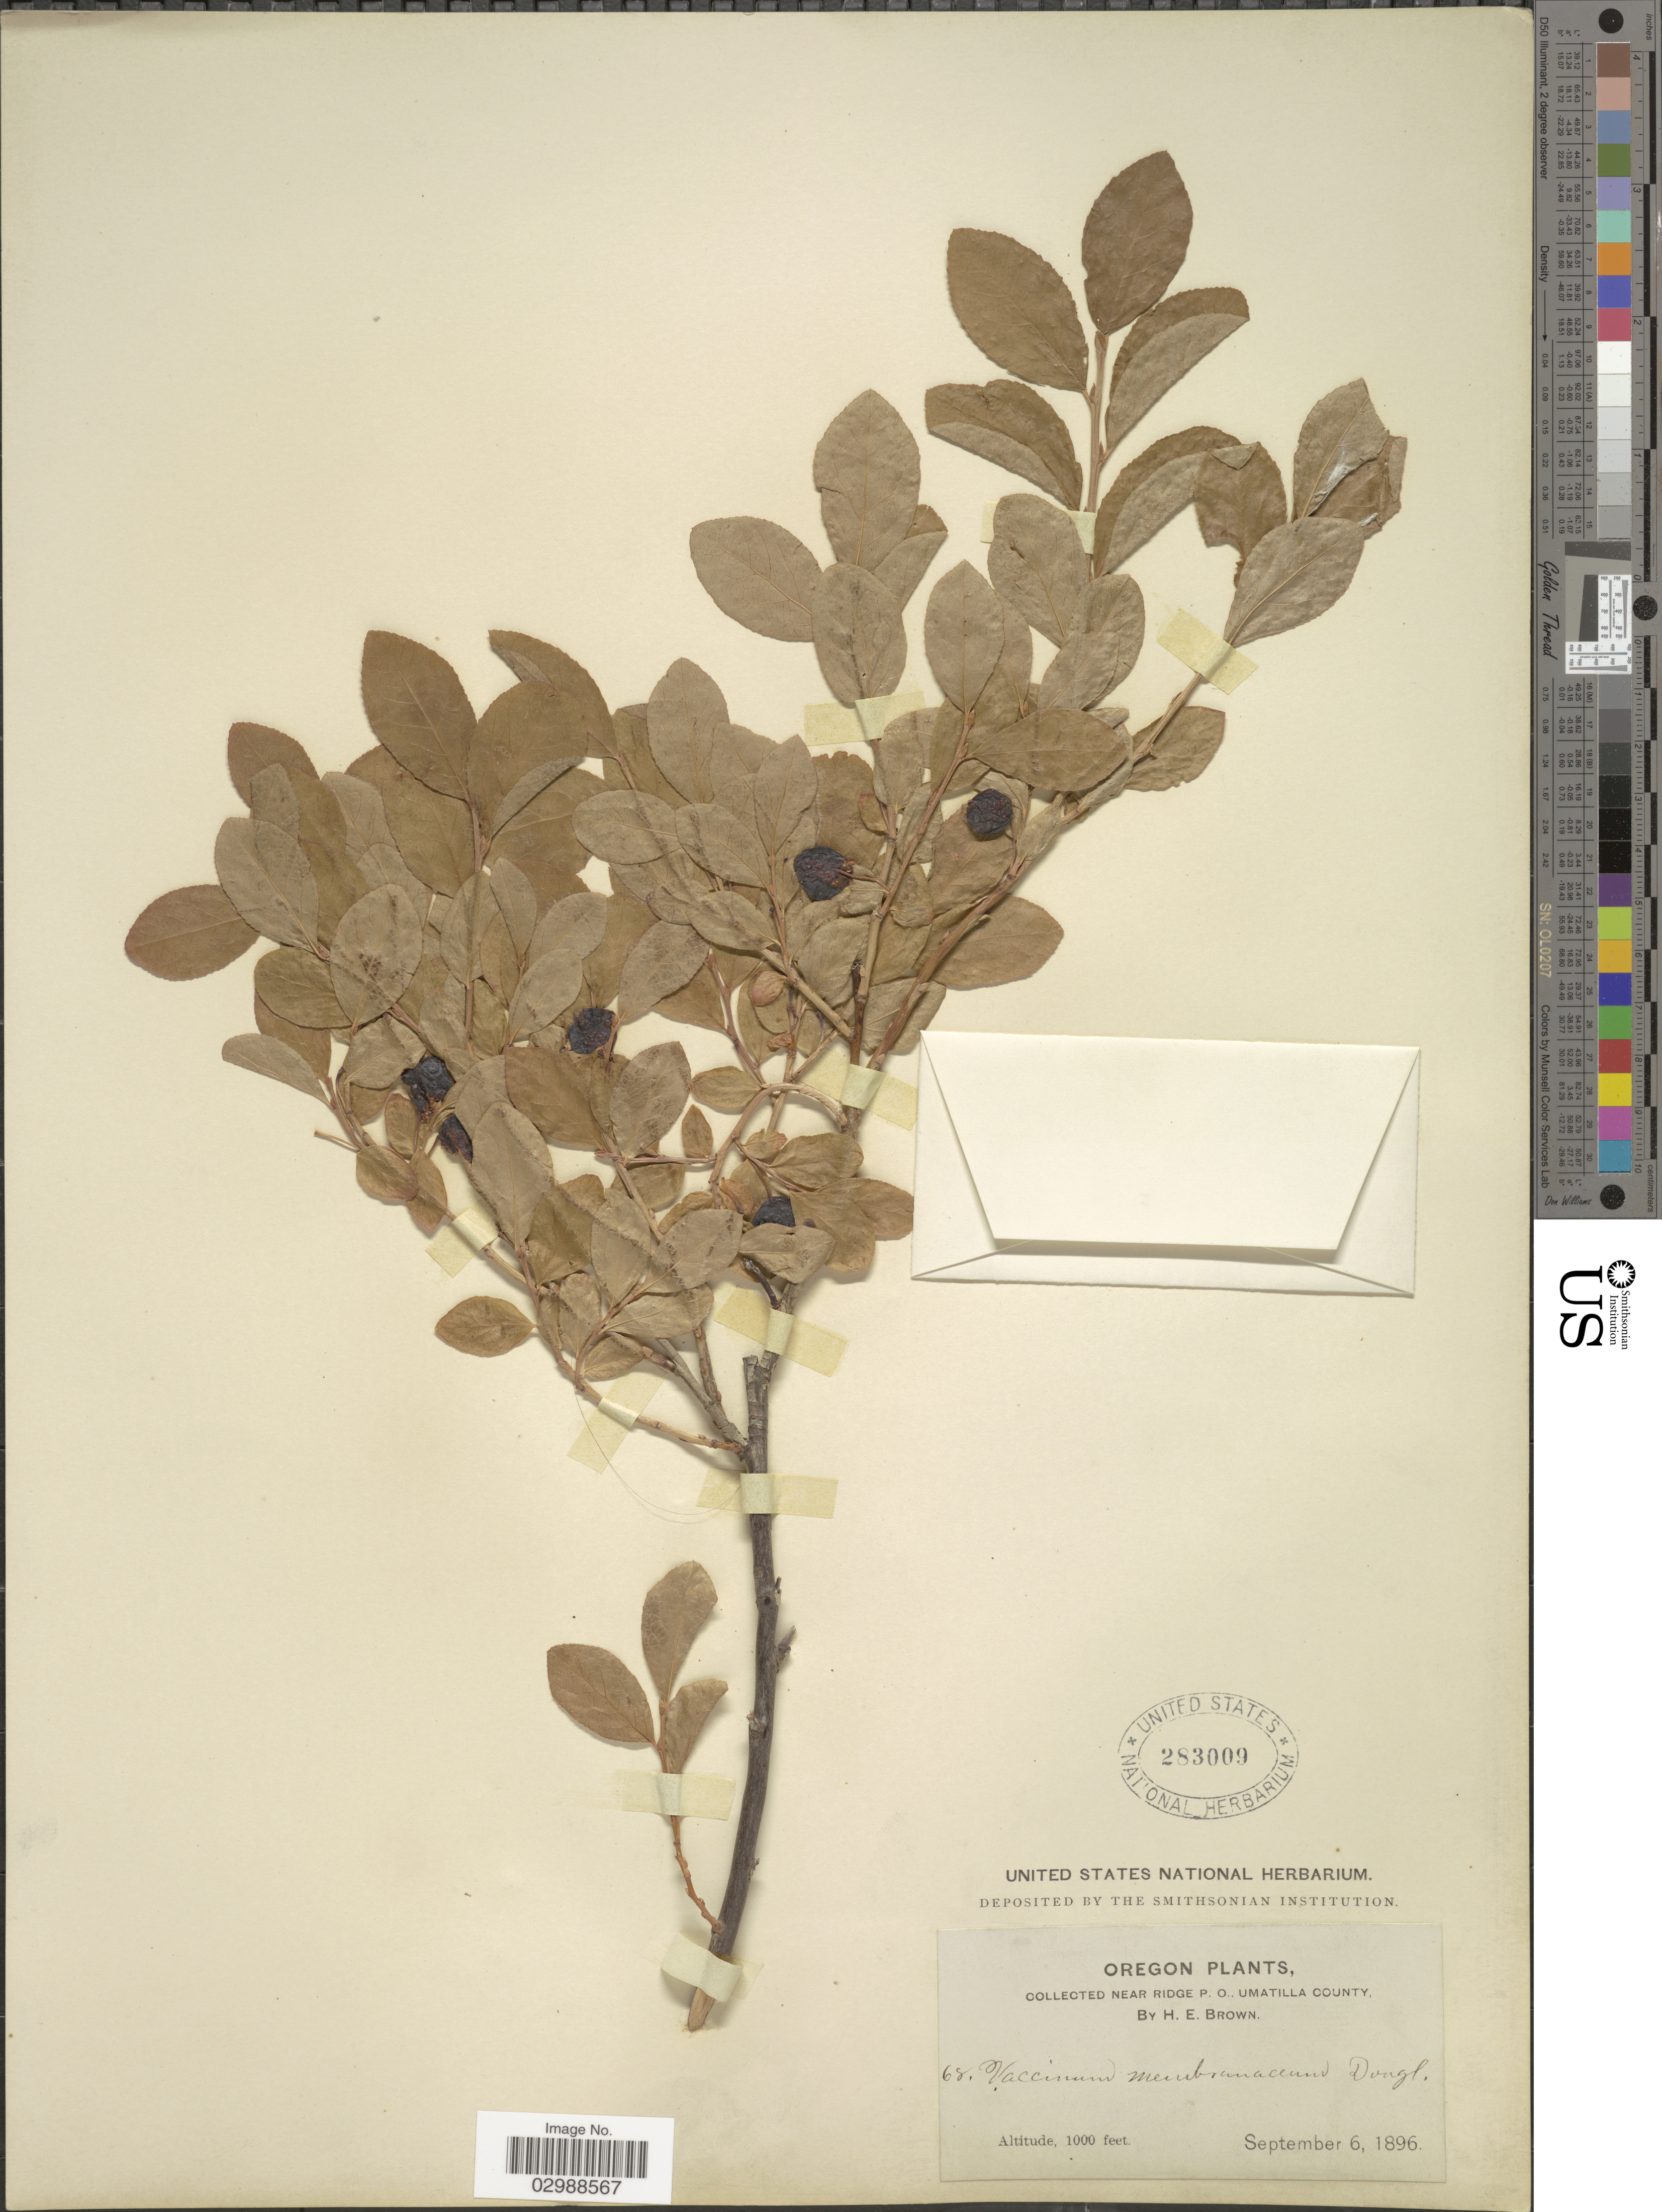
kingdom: Plantae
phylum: Tracheophyta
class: Magnoliopsida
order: Ericales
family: Ericaceae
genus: Vaccinium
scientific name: Vaccinium membranaceum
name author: Douglas ex Torr.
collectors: H. E. Brown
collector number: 68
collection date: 1896-09-06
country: United States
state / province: Oregon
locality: Near Ridge P.O., Umatilla County.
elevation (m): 305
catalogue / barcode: US 283009